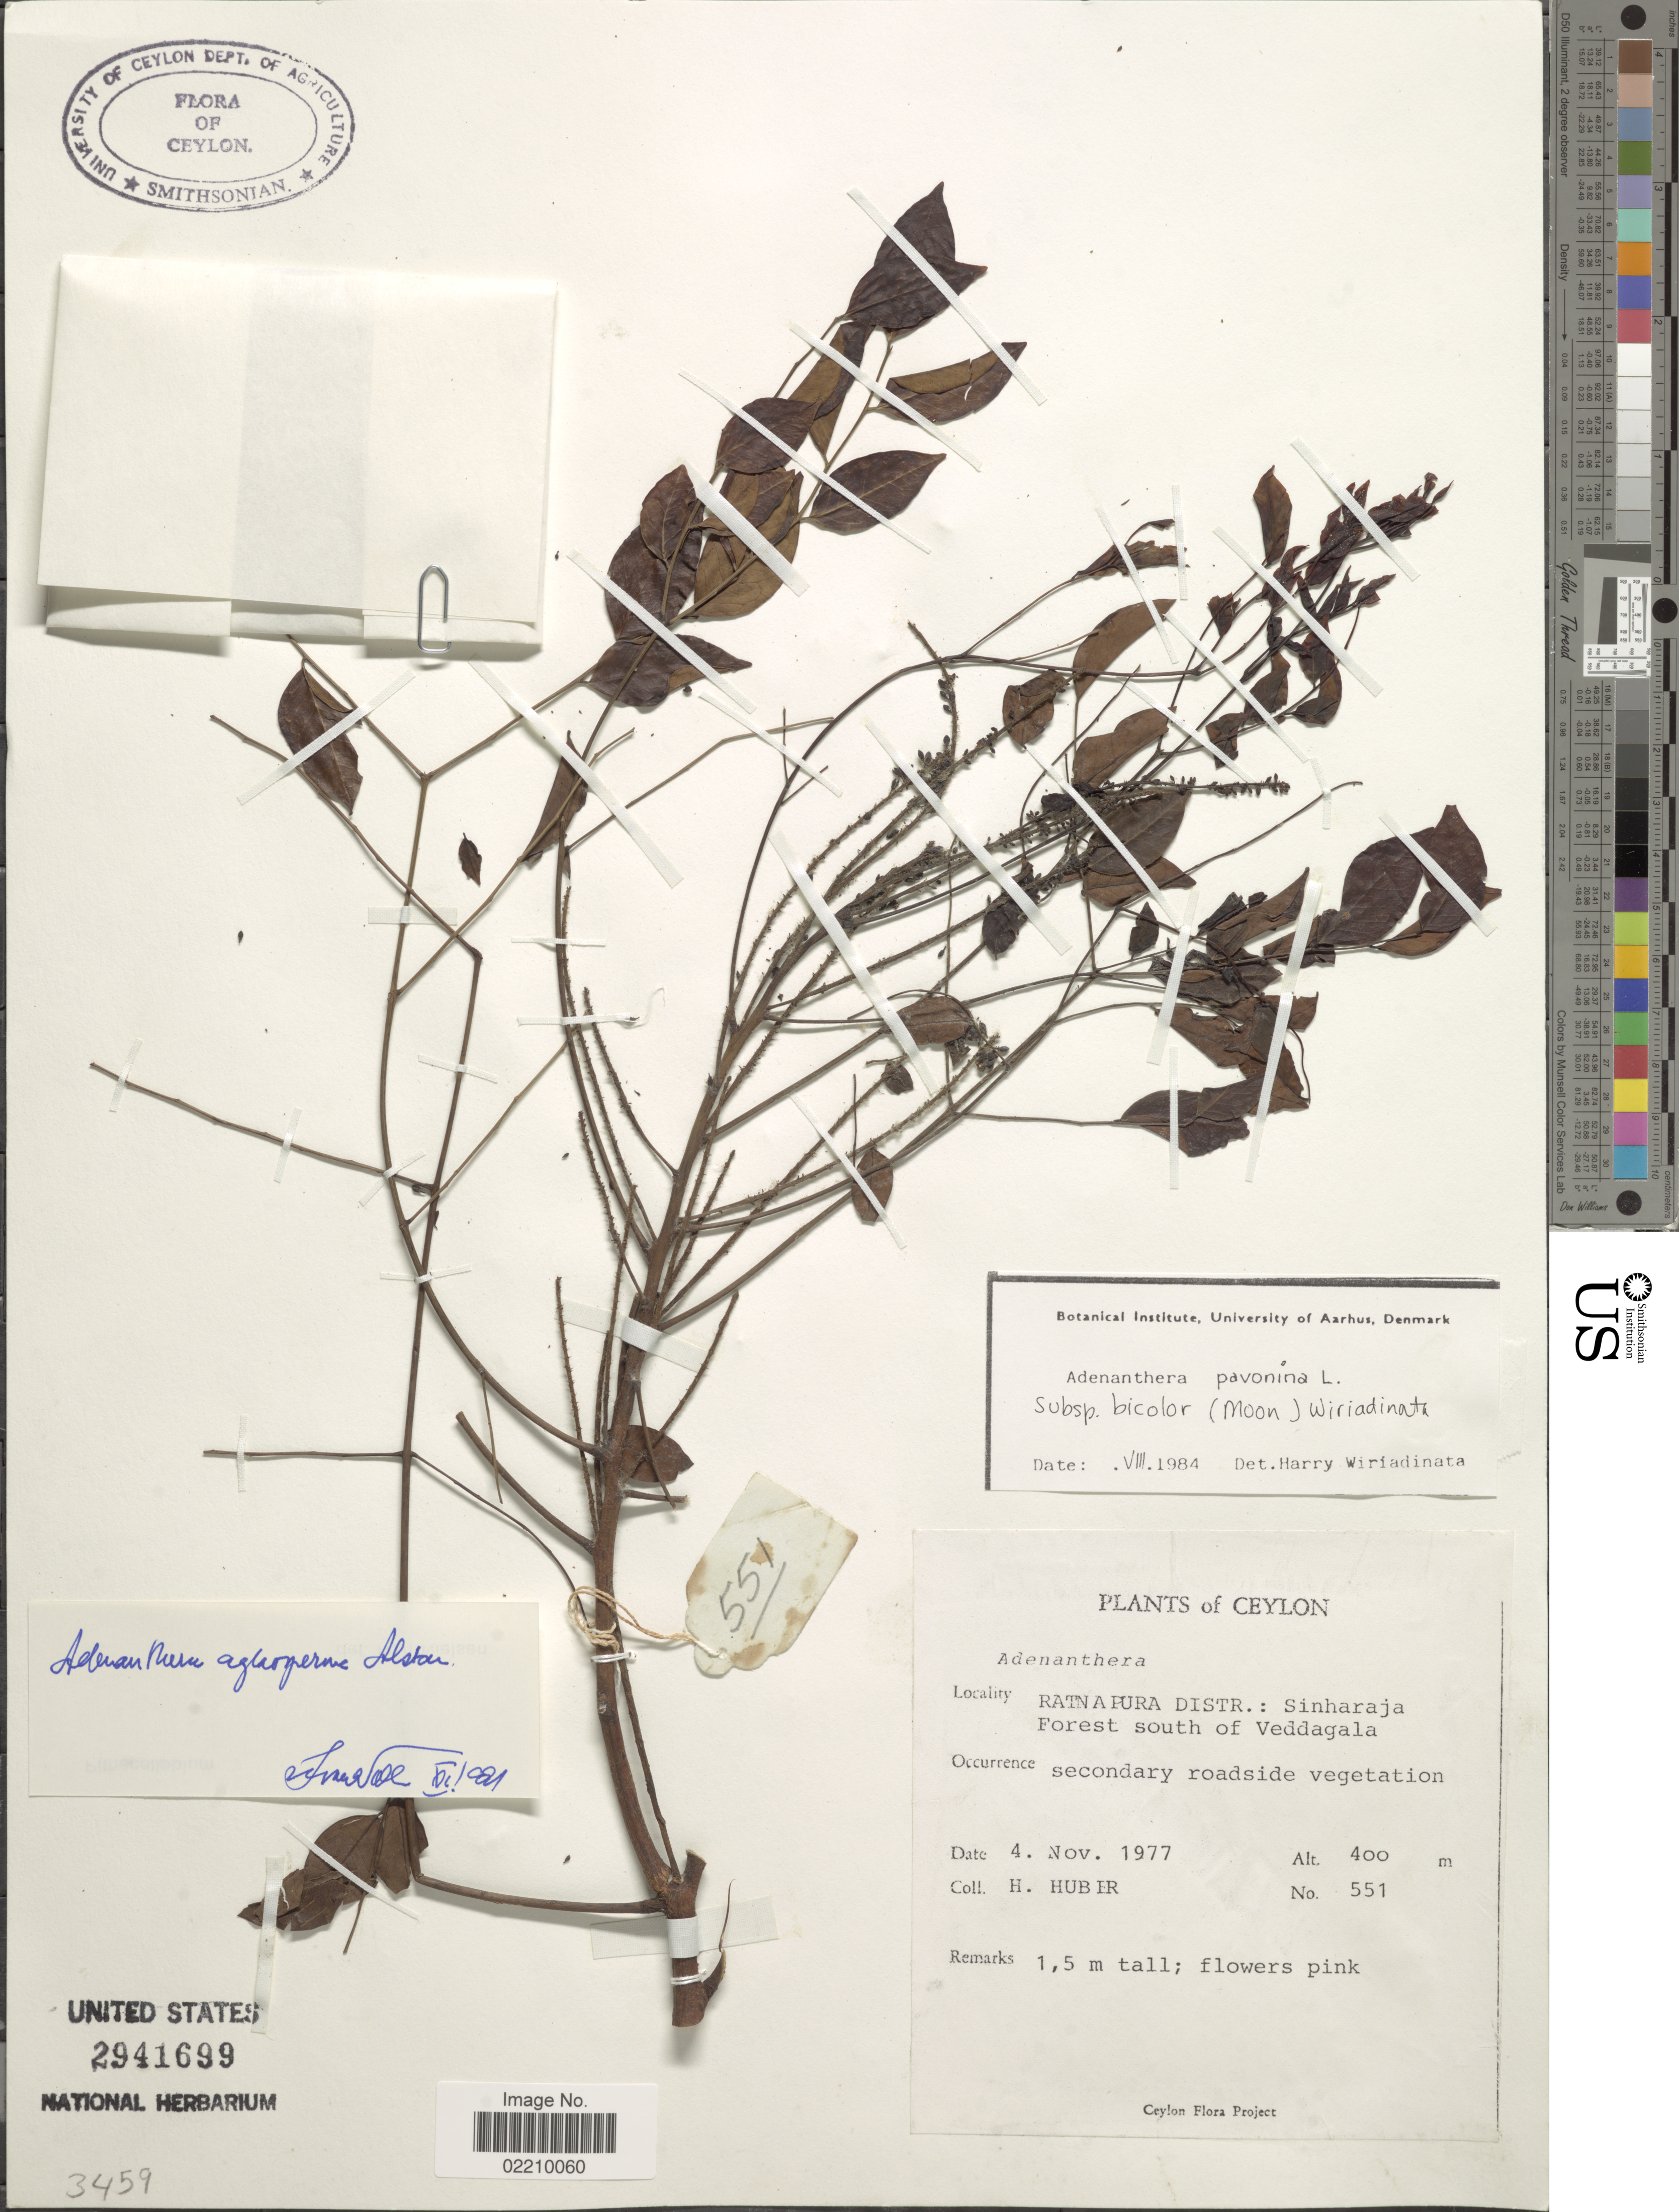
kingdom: Plantae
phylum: Tracheophyta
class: Magnoliopsida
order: Fabales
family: Fabaceae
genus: Adenanthera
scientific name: Adenanthera aglaosperma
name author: Alston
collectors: H. Huber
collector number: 551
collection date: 1977-11-04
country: Sri Lanka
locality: Ceylon, Ratnapura Distr., Sinharaja Forest south of Veddagala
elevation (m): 400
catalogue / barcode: US 2941699